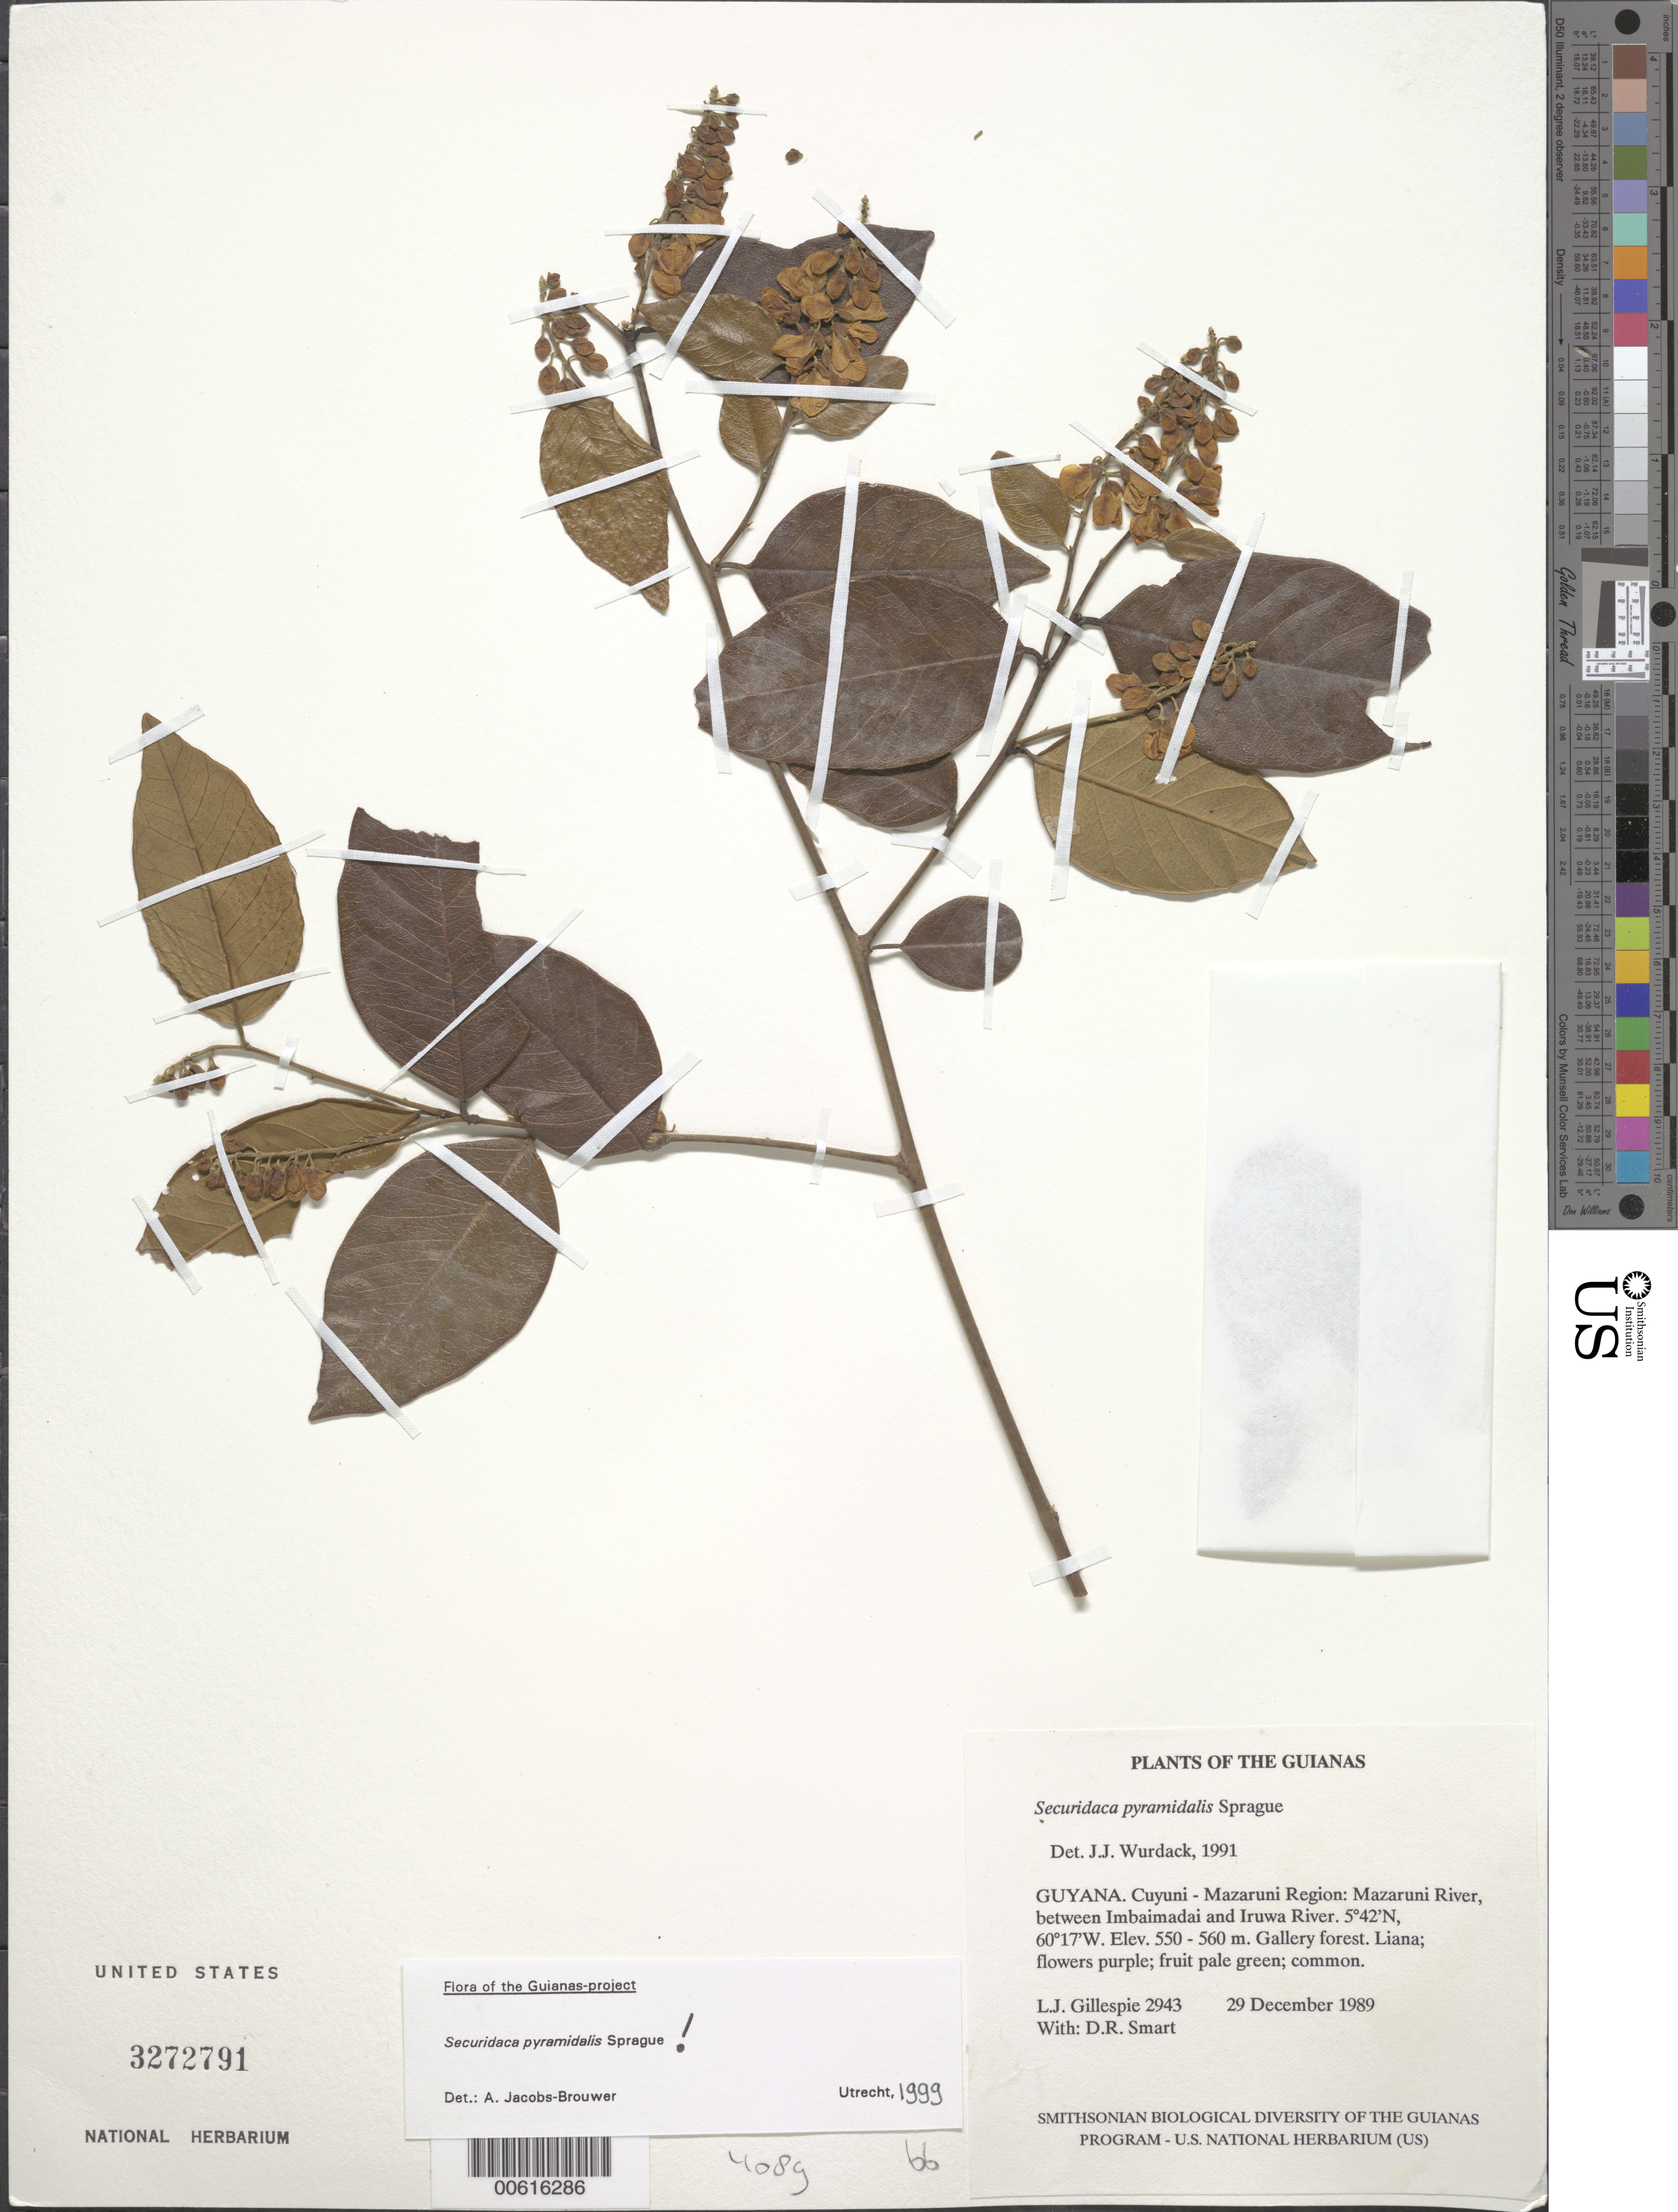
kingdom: Plantae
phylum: Tracheophyta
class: Magnoliopsida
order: Fabales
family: Polygalaceae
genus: Securidaca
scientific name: Securidaca pyramidalis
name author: Sprague ex Sandwith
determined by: Jacobs-Brouwer, A.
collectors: L. J. Gillespie & D. R. Smart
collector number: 2943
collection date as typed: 29 December 1989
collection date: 1989-12-29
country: Guyana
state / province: Cuyuni-Mazaruni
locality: Mazaruni River, between Imbaimadai and Iruwa River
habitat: Gallery forest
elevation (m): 550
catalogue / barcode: US 3272791